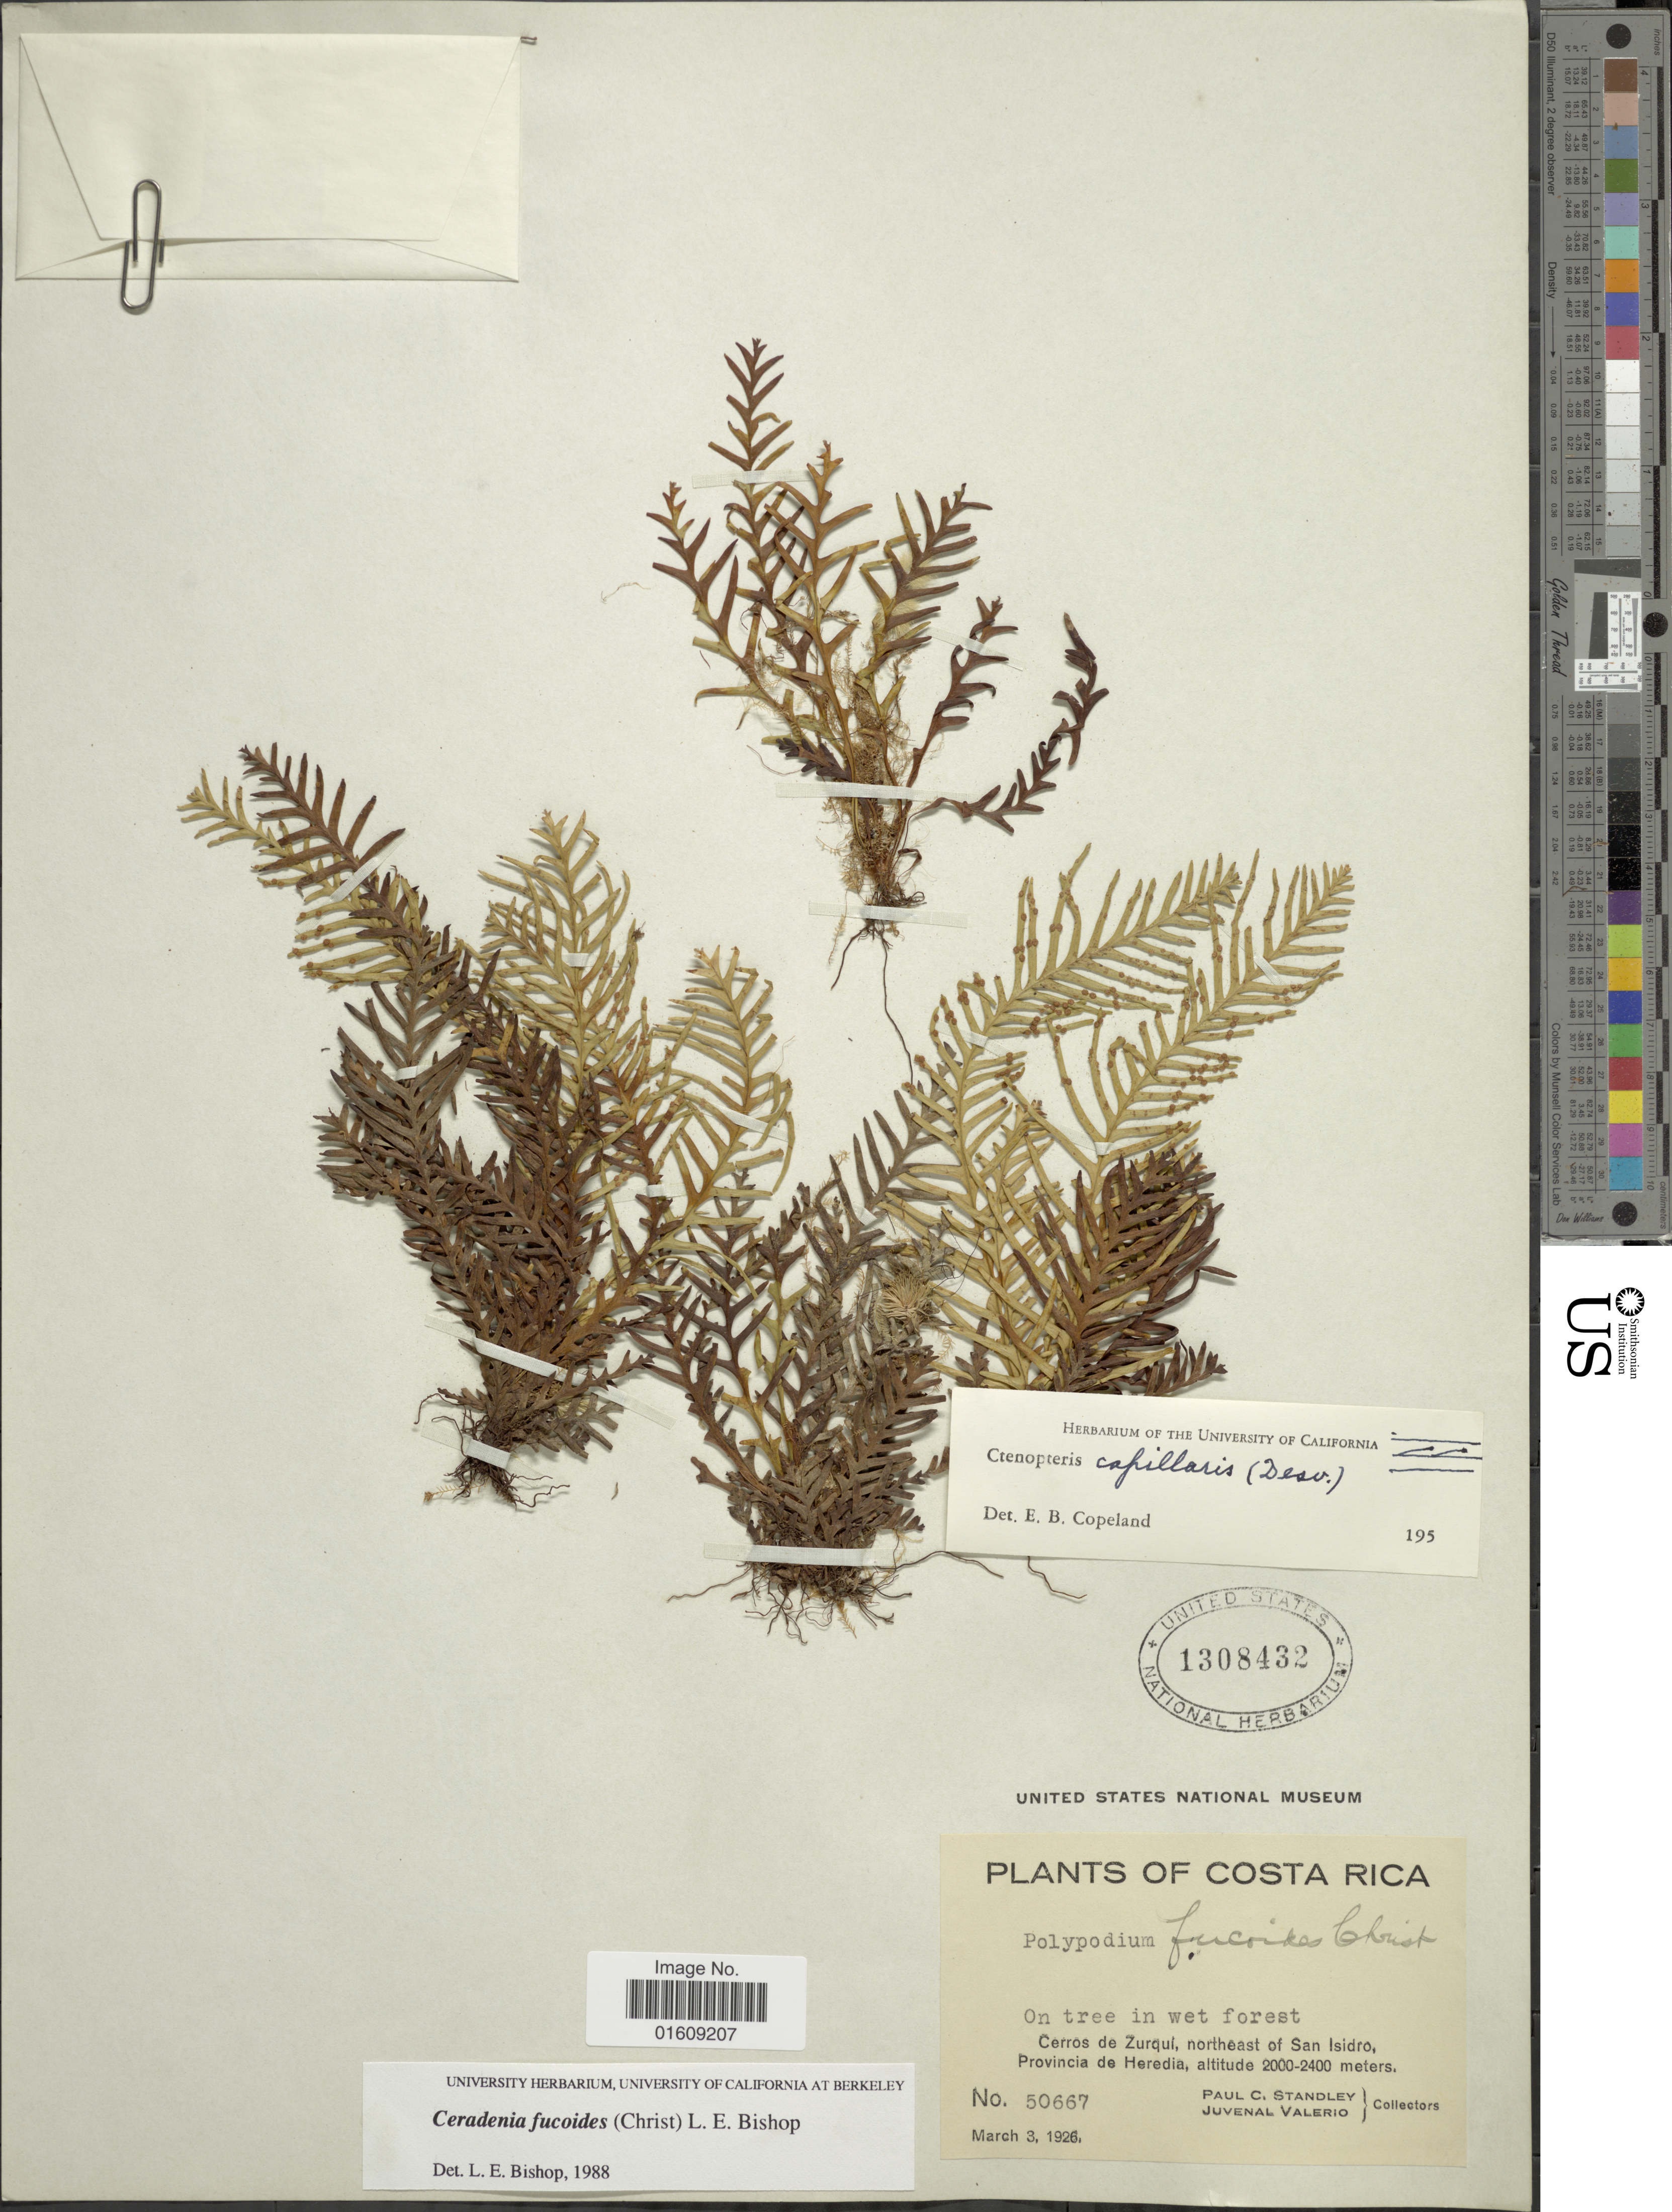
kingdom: Plantae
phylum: Tracheophyta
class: Polypodiopsida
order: Polypodiales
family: Polypodiaceae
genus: Ceradenia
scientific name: Ceradenia fucoides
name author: (Christ) L.E. Bishop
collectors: P. C. Standley & J. Valerio R.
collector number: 50667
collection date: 1926-03-03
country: Costa Rica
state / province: Heredia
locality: Costa Rica, Cerros de Zurquí, northeast of San Isidro, Provincia de Heredia.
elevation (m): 2000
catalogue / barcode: US 1308432